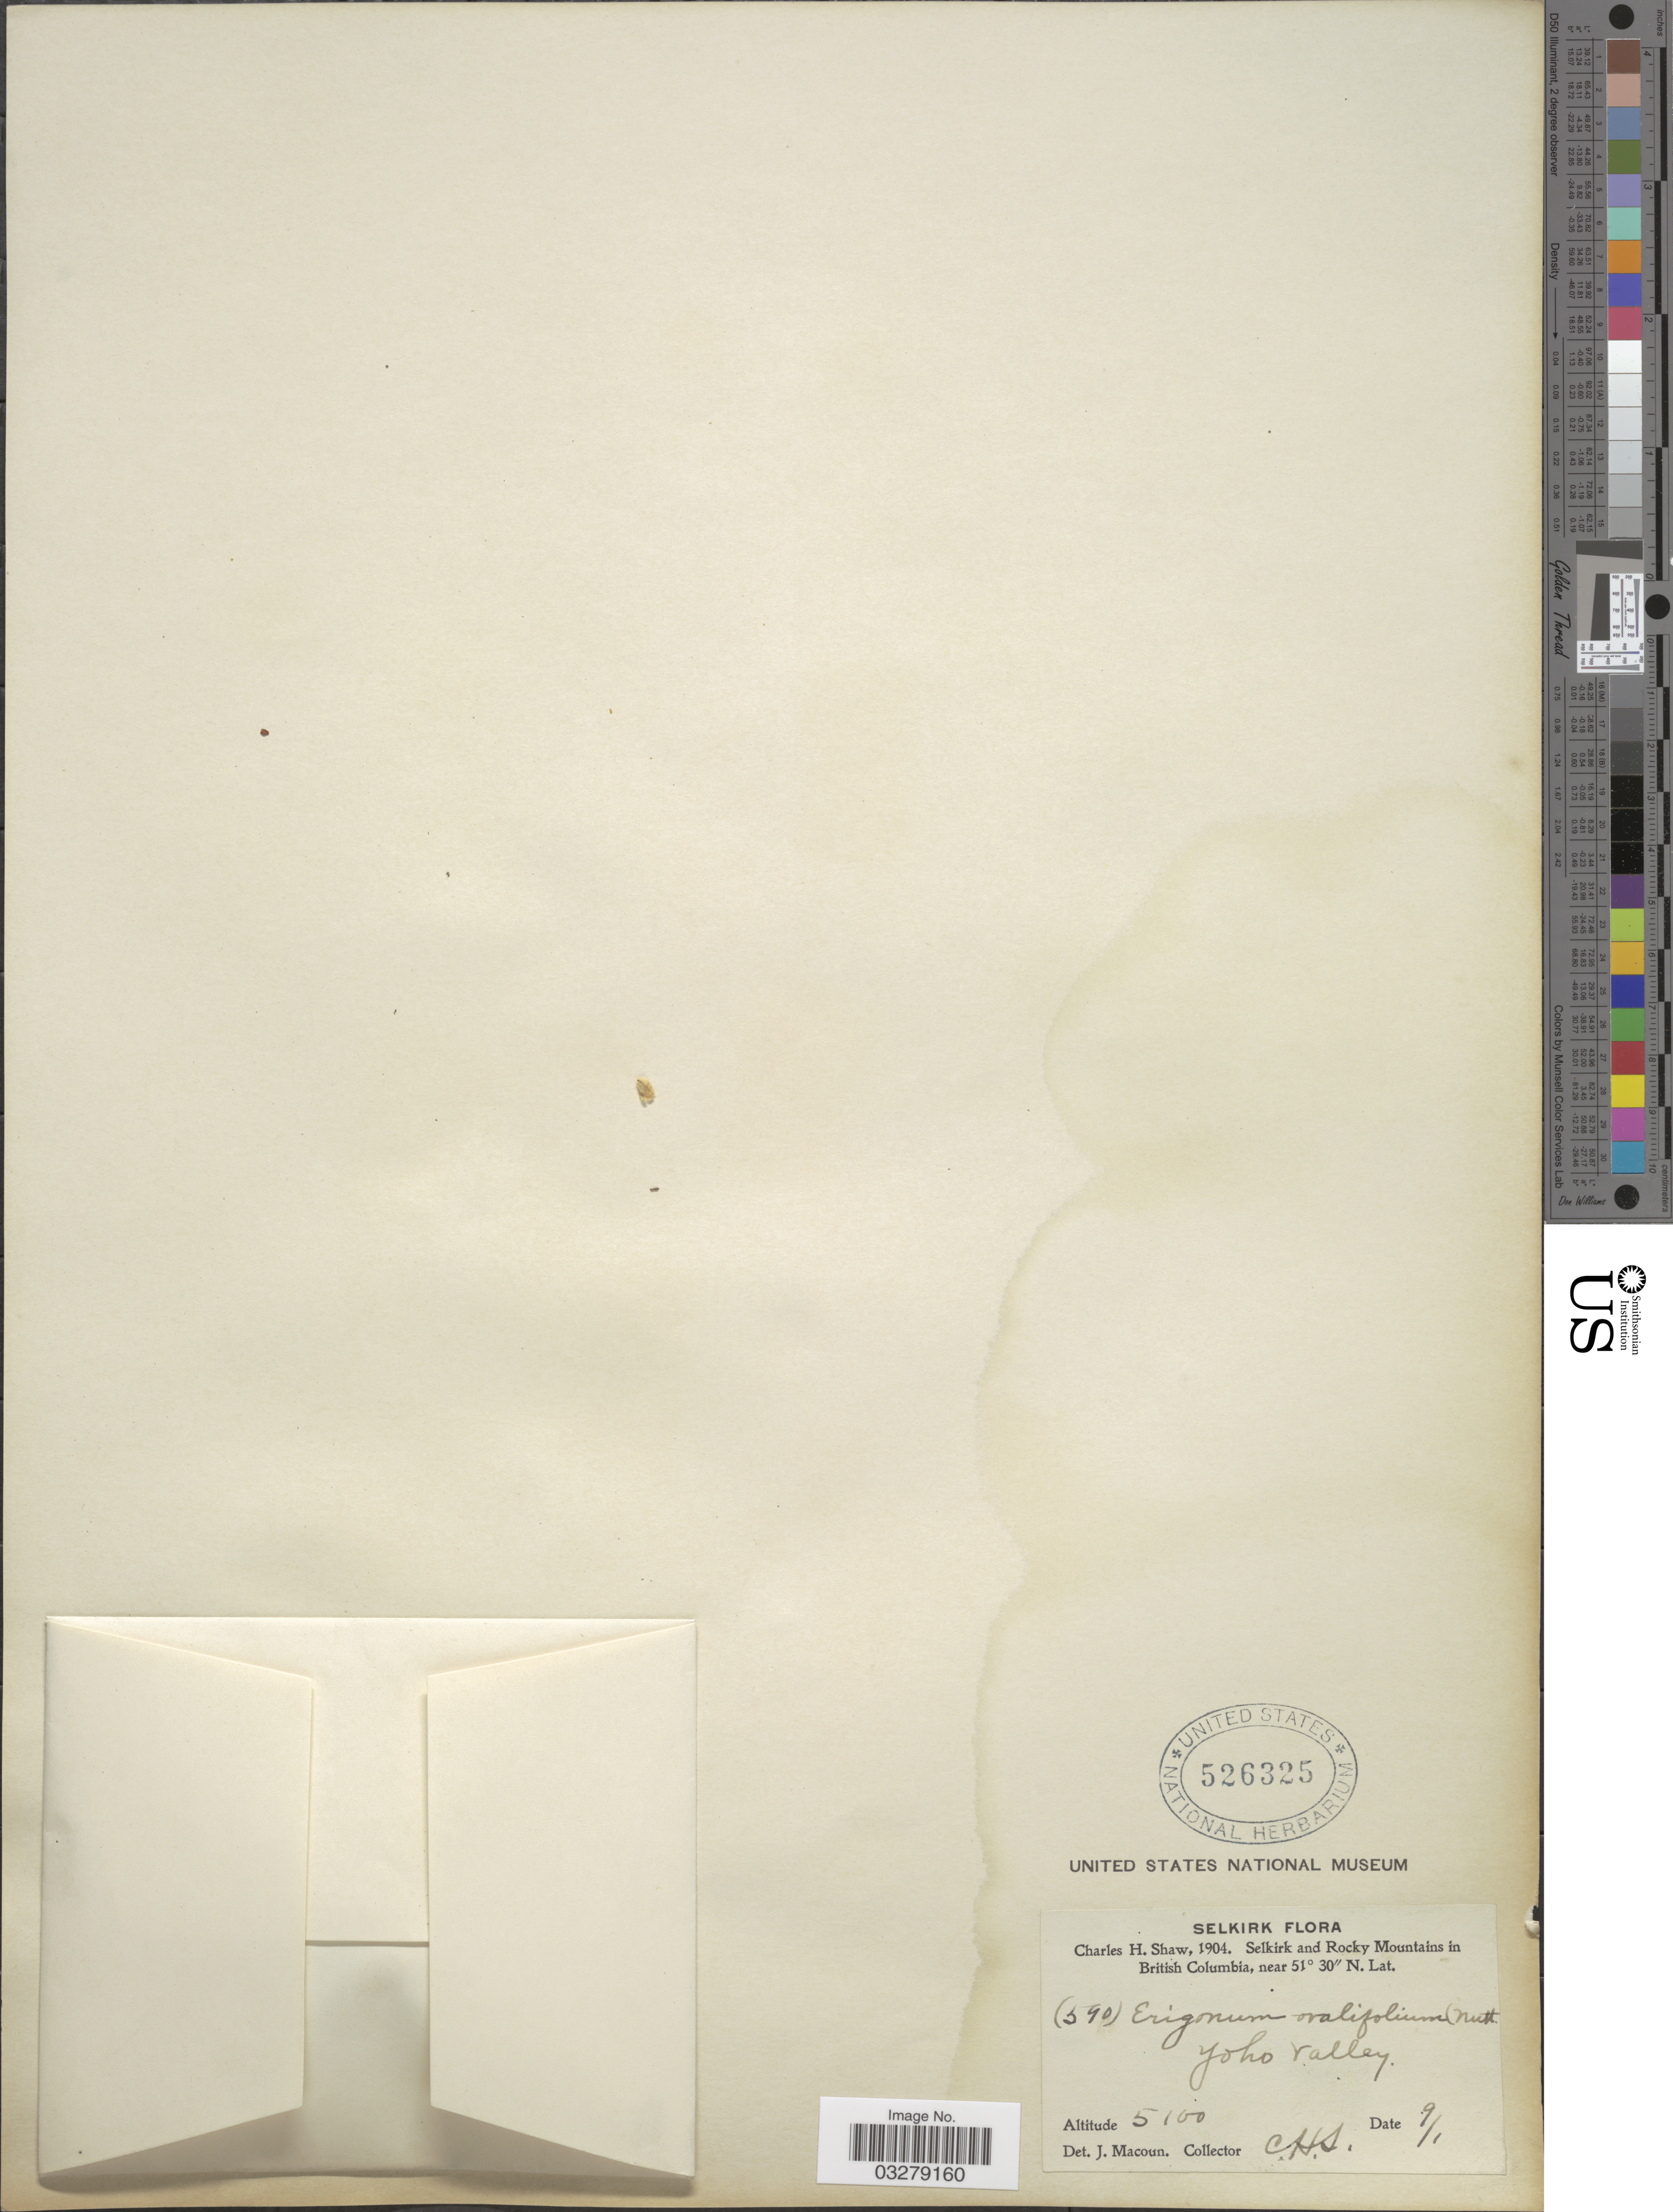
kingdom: Plantae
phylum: Tracheophyta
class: Magnoliopsida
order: Caryophyllales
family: Polygonaceae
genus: Eriogonum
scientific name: Eriogonum ovalifolium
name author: Nutt.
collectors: C. H. Shaw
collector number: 590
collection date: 1904-09-01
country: Canada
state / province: British Columbia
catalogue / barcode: US 526325